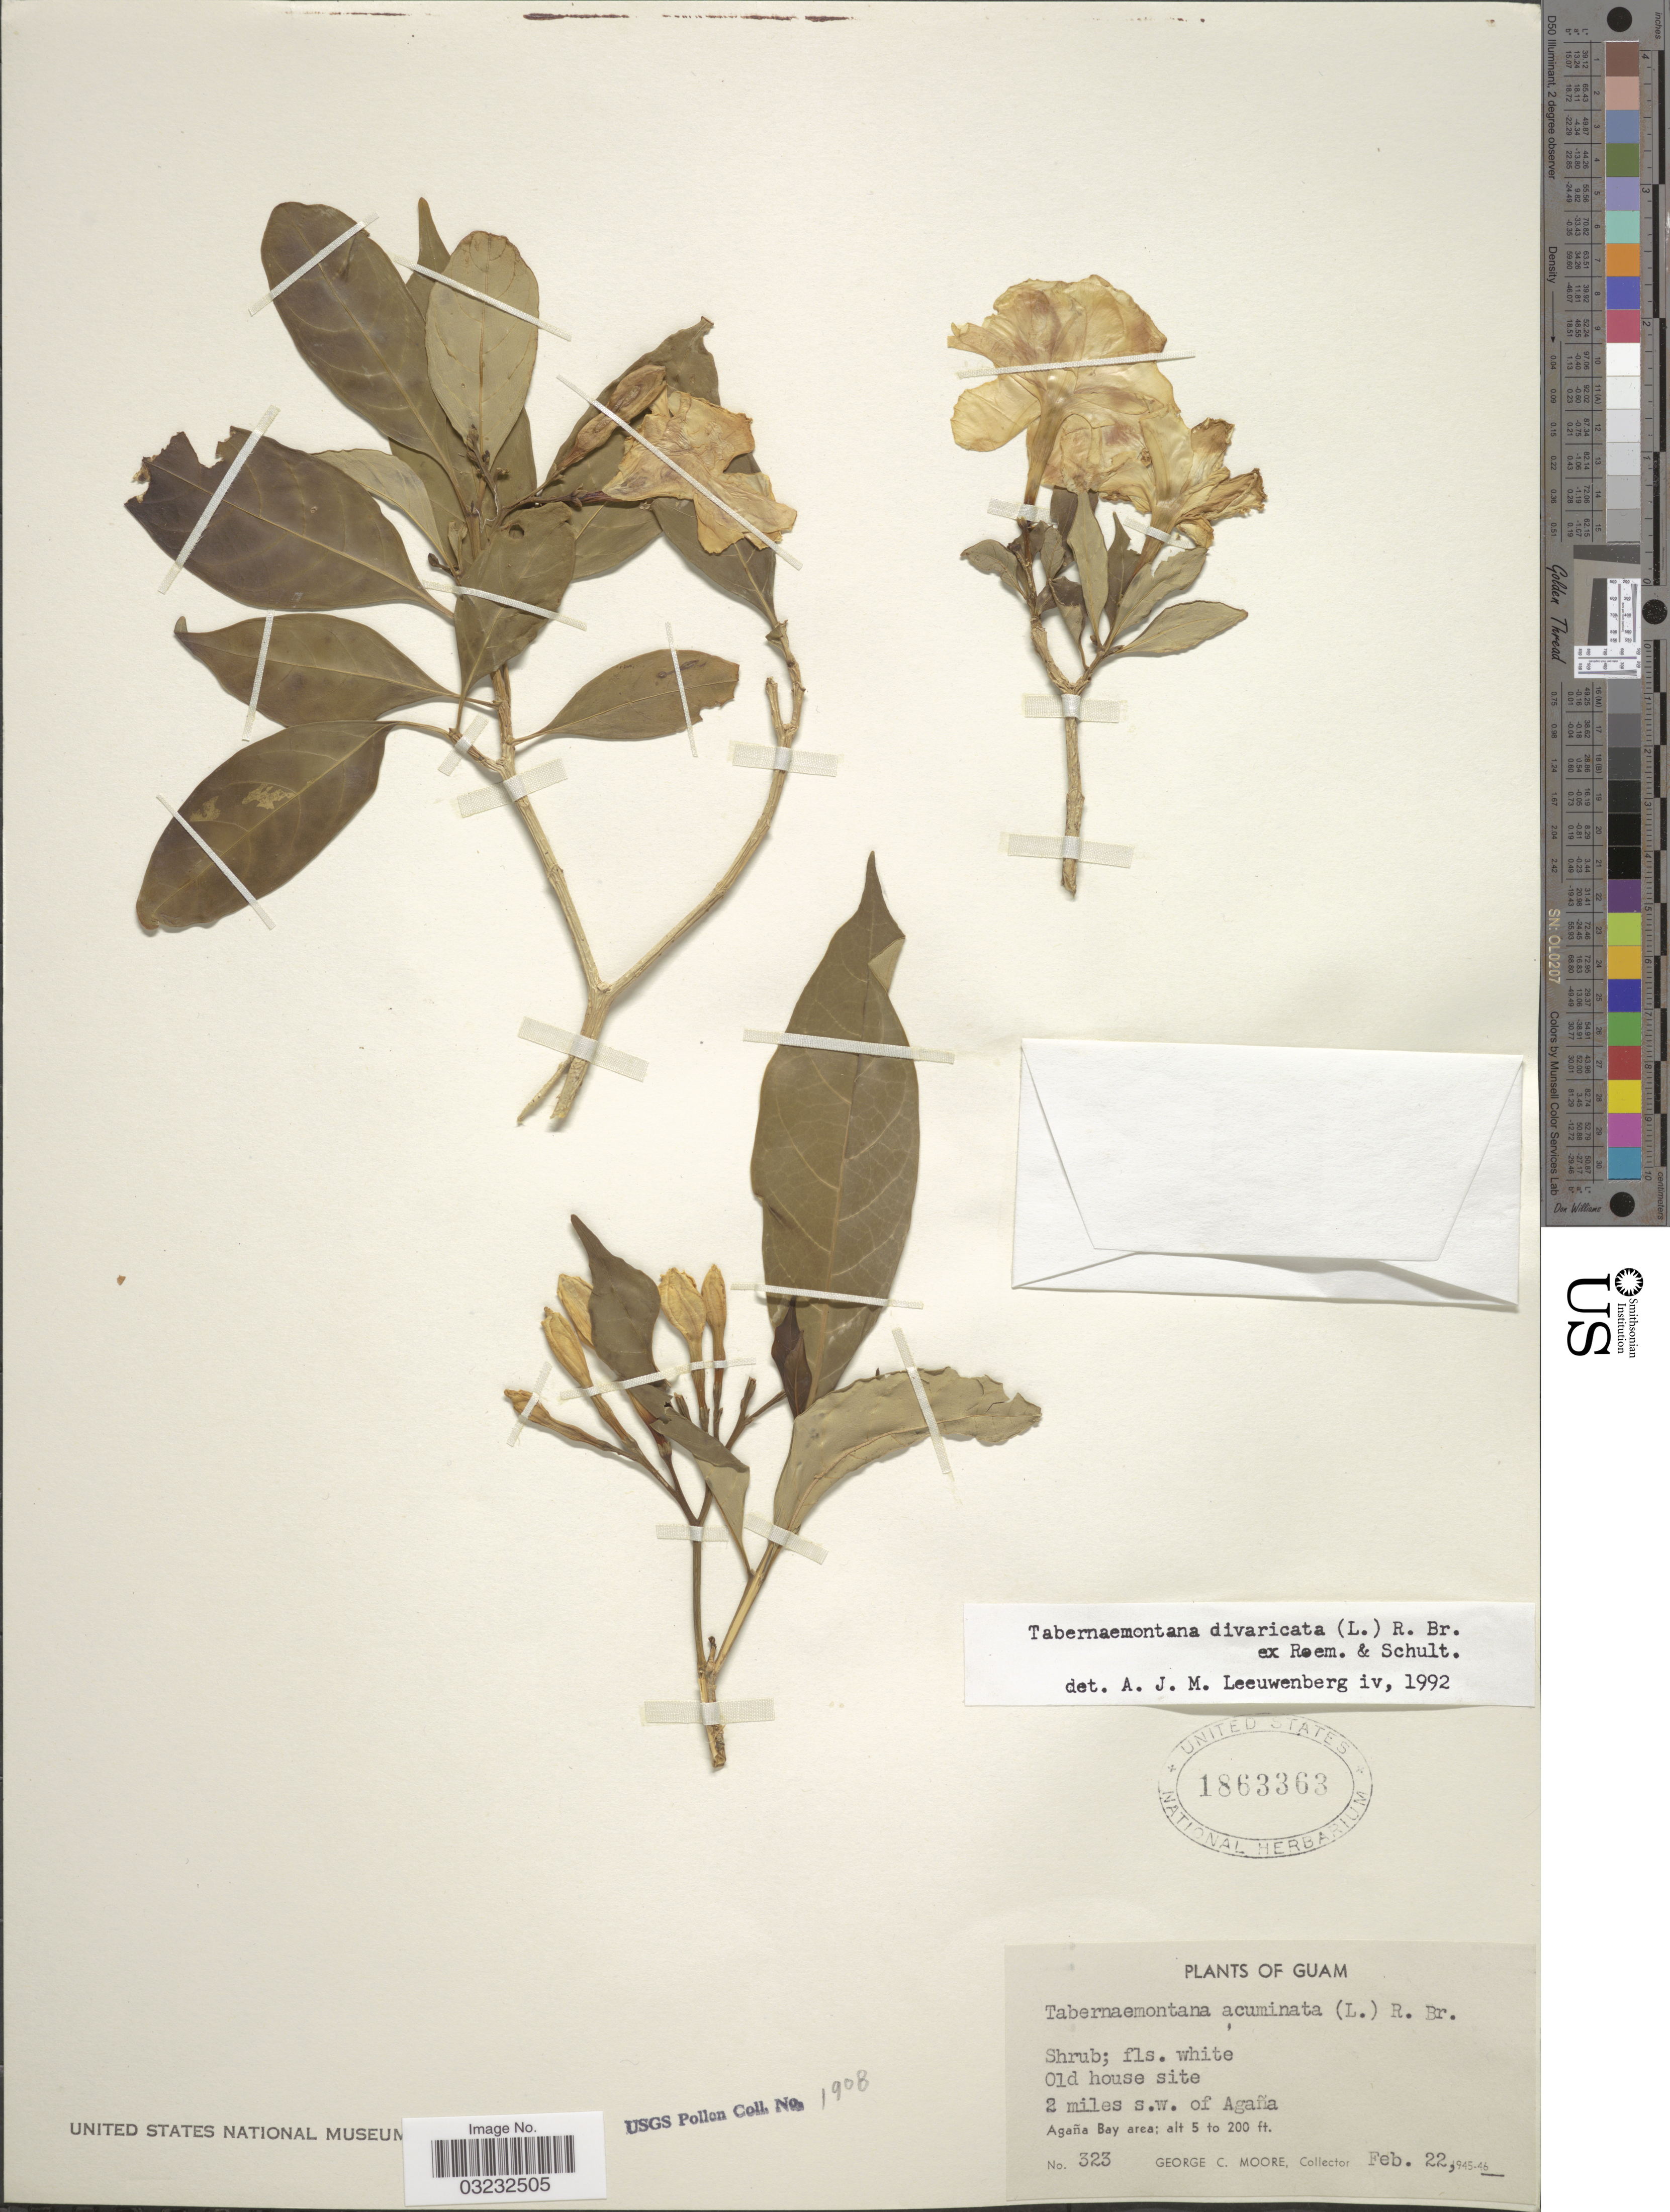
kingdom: Plantae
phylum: Tracheophyta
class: Magnoliopsida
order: Gentianales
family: Apocynaceae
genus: Tabernaemontana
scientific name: Tabernaemontana divaricata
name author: (L.) R. Br. ex Roem. & Schult.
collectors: G. C. Moore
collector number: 323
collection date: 1946-02-22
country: Guam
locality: Old house site, 2 miles s.w. of Agaña, Agaña Bay area.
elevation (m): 2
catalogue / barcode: US 1863363